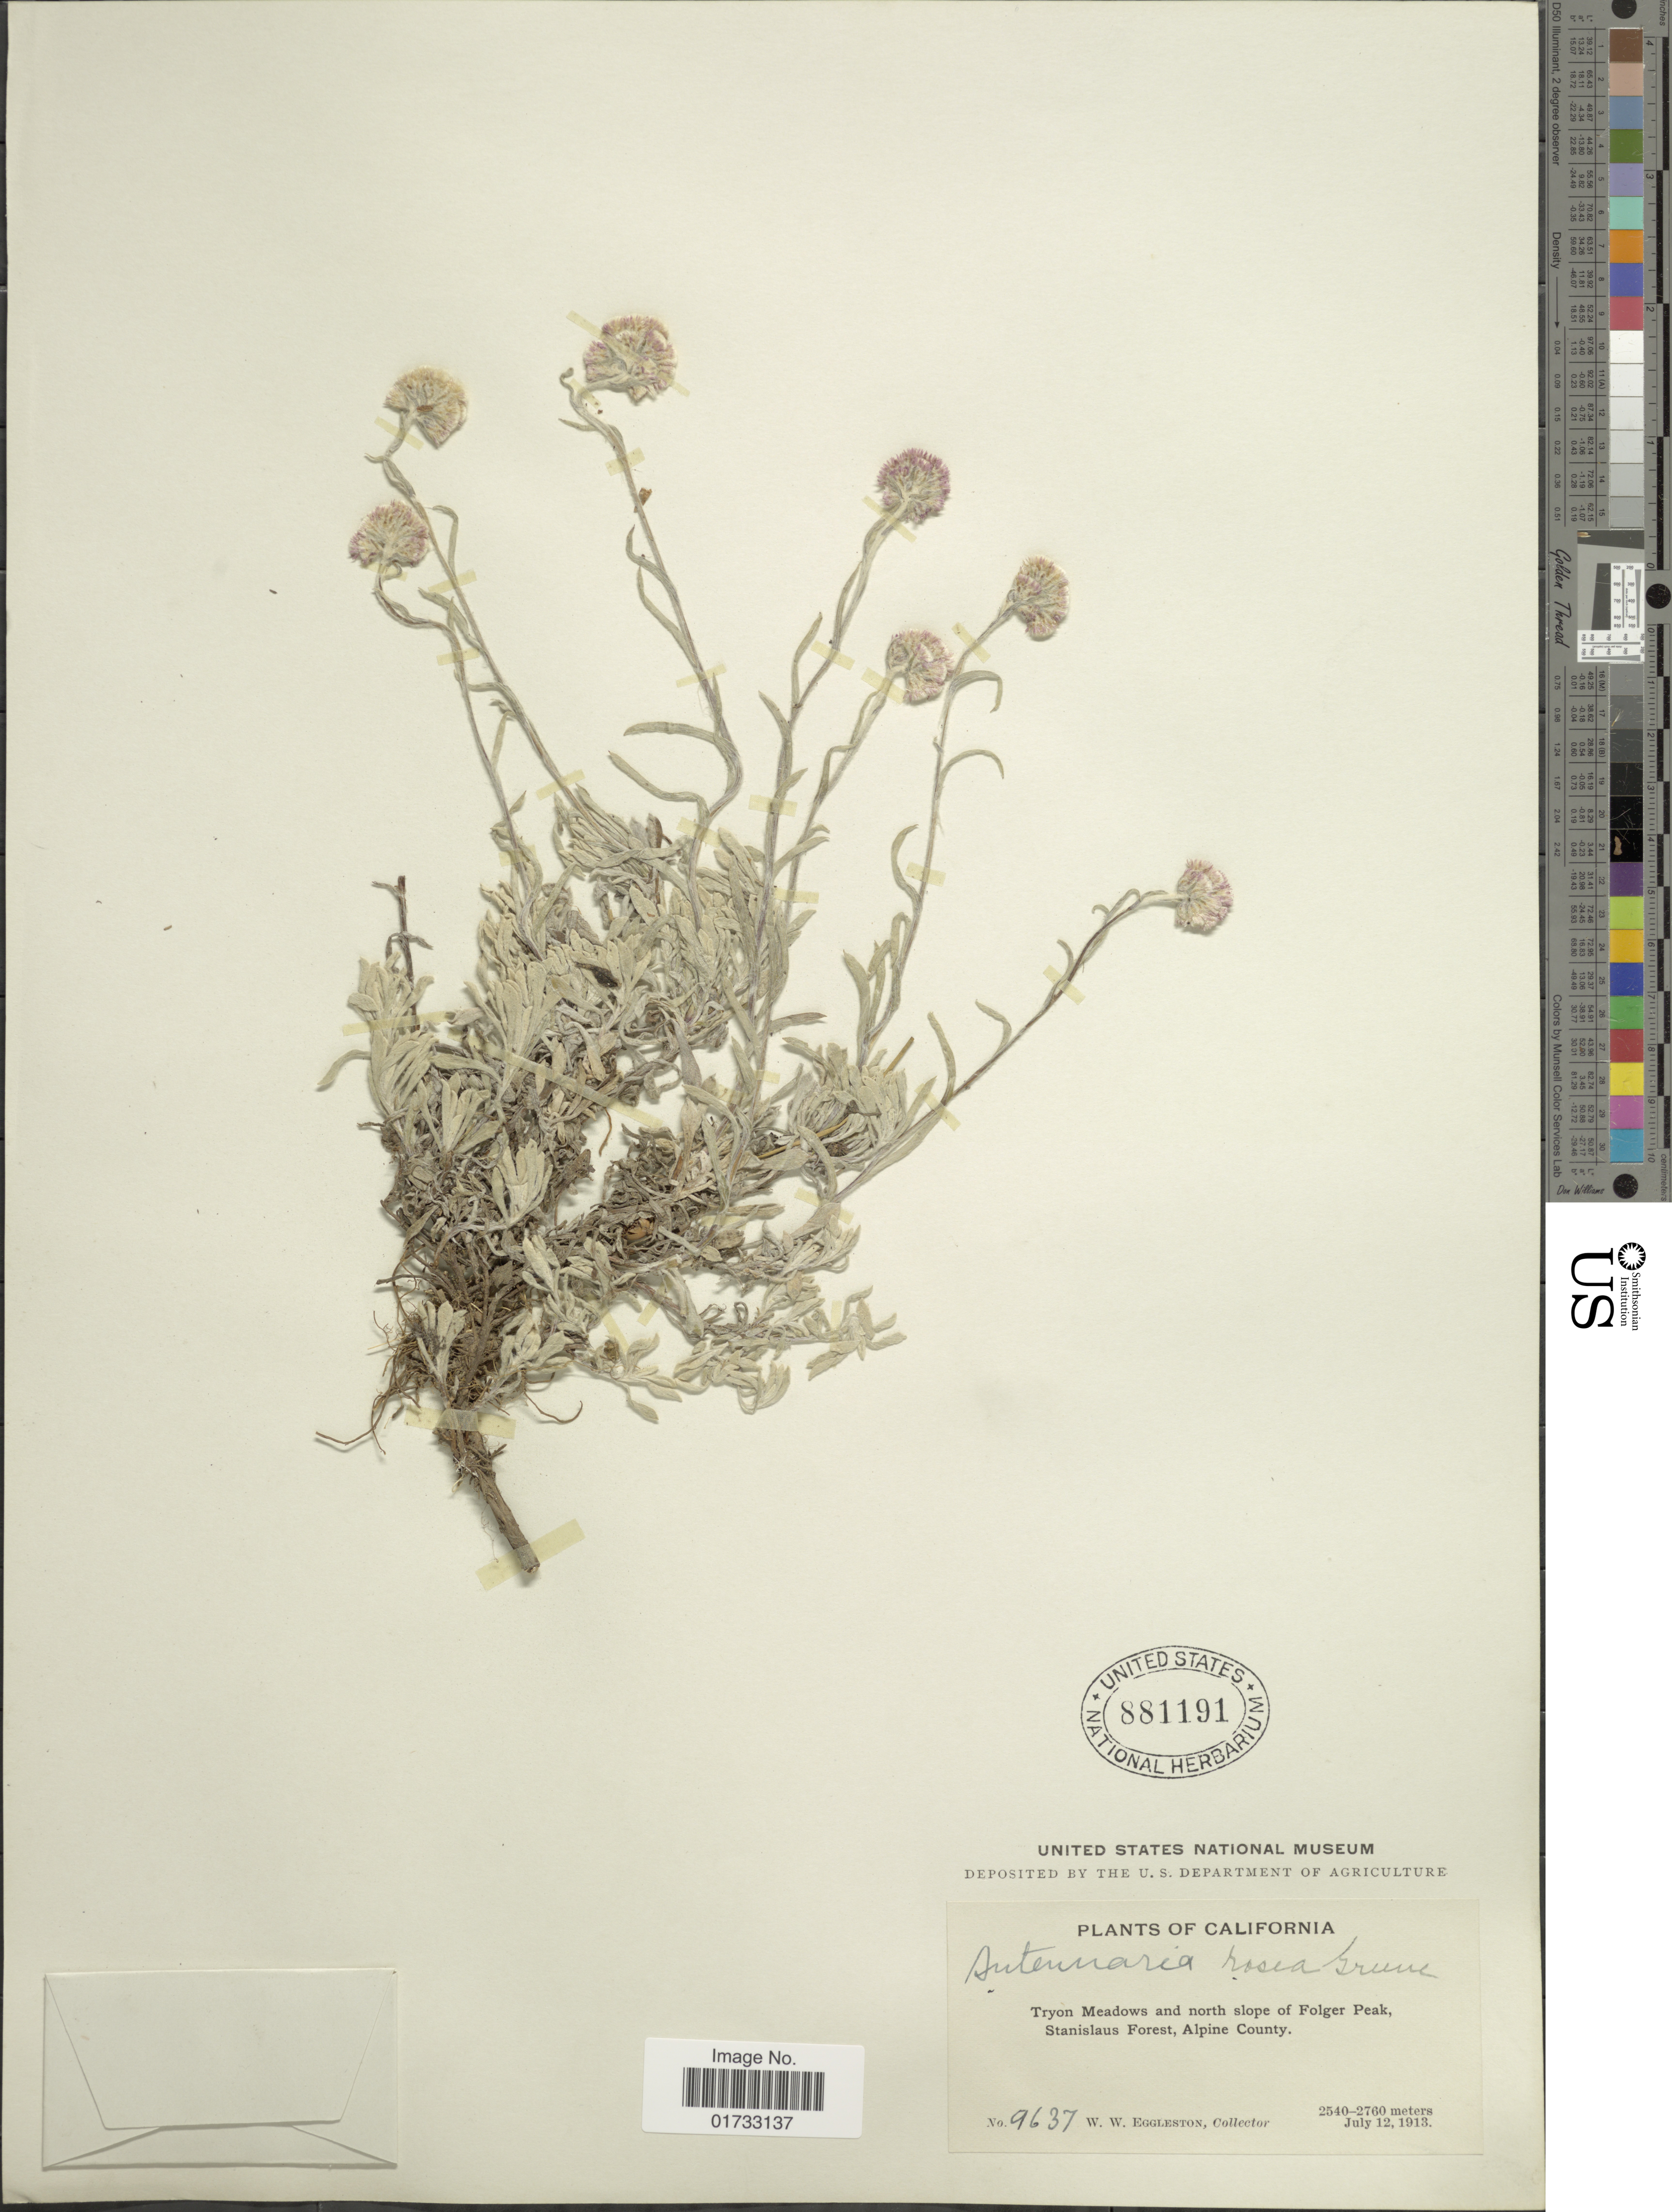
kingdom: Plantae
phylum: Tracheophyta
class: Magnoliopsida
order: Asterales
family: Asteraceae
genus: Antennaria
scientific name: Antennaria rosea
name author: Greene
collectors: W. W. Eggleston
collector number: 9637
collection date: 1913-07-12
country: United States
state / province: California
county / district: Alpine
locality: Tryon Meadows on north slope of Folger Peak, Stanislaus Forest, Alpine County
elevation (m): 2540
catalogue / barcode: US 881191